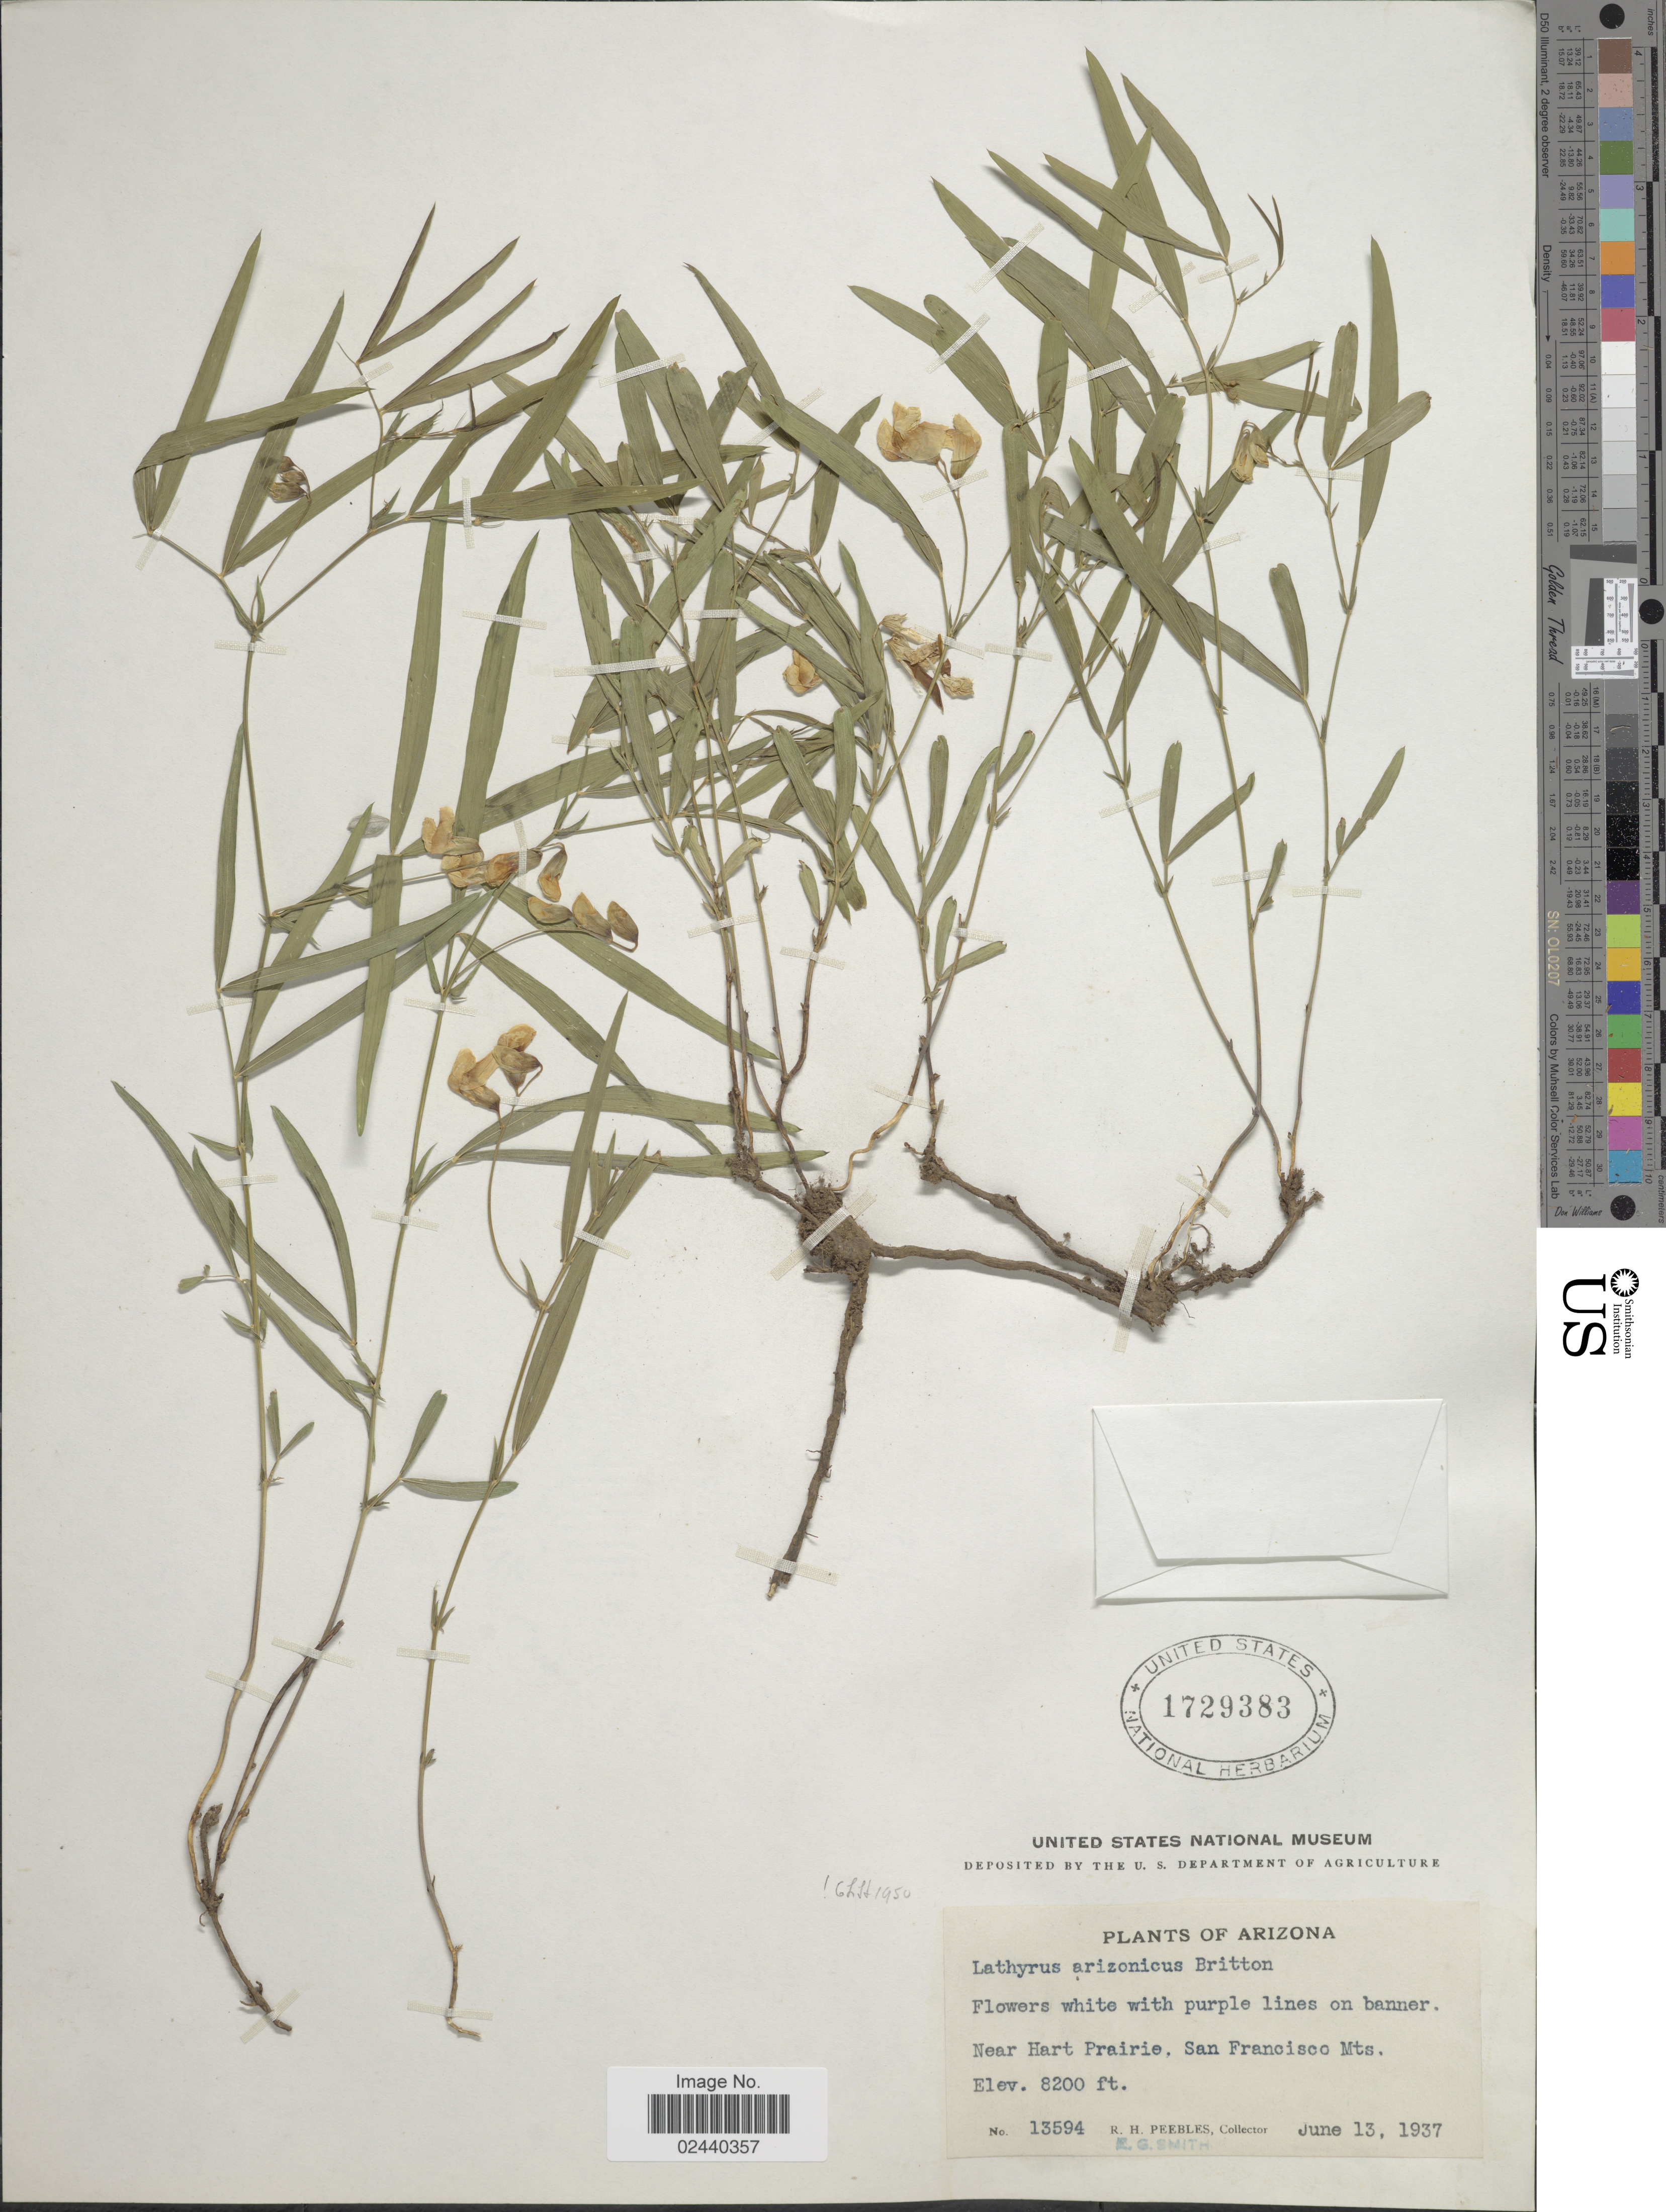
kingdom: Plantae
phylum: Tracheophyta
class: Magnoliopsida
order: Fabales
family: Fabaceae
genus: Lathyrus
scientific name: Lathyrus arizonicus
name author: Britton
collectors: R. H. Peebles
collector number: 13594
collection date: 1937-06-13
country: United States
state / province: Arizona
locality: Near Hart Prairie, San Francisco Mts.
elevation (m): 2499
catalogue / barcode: US 1729383